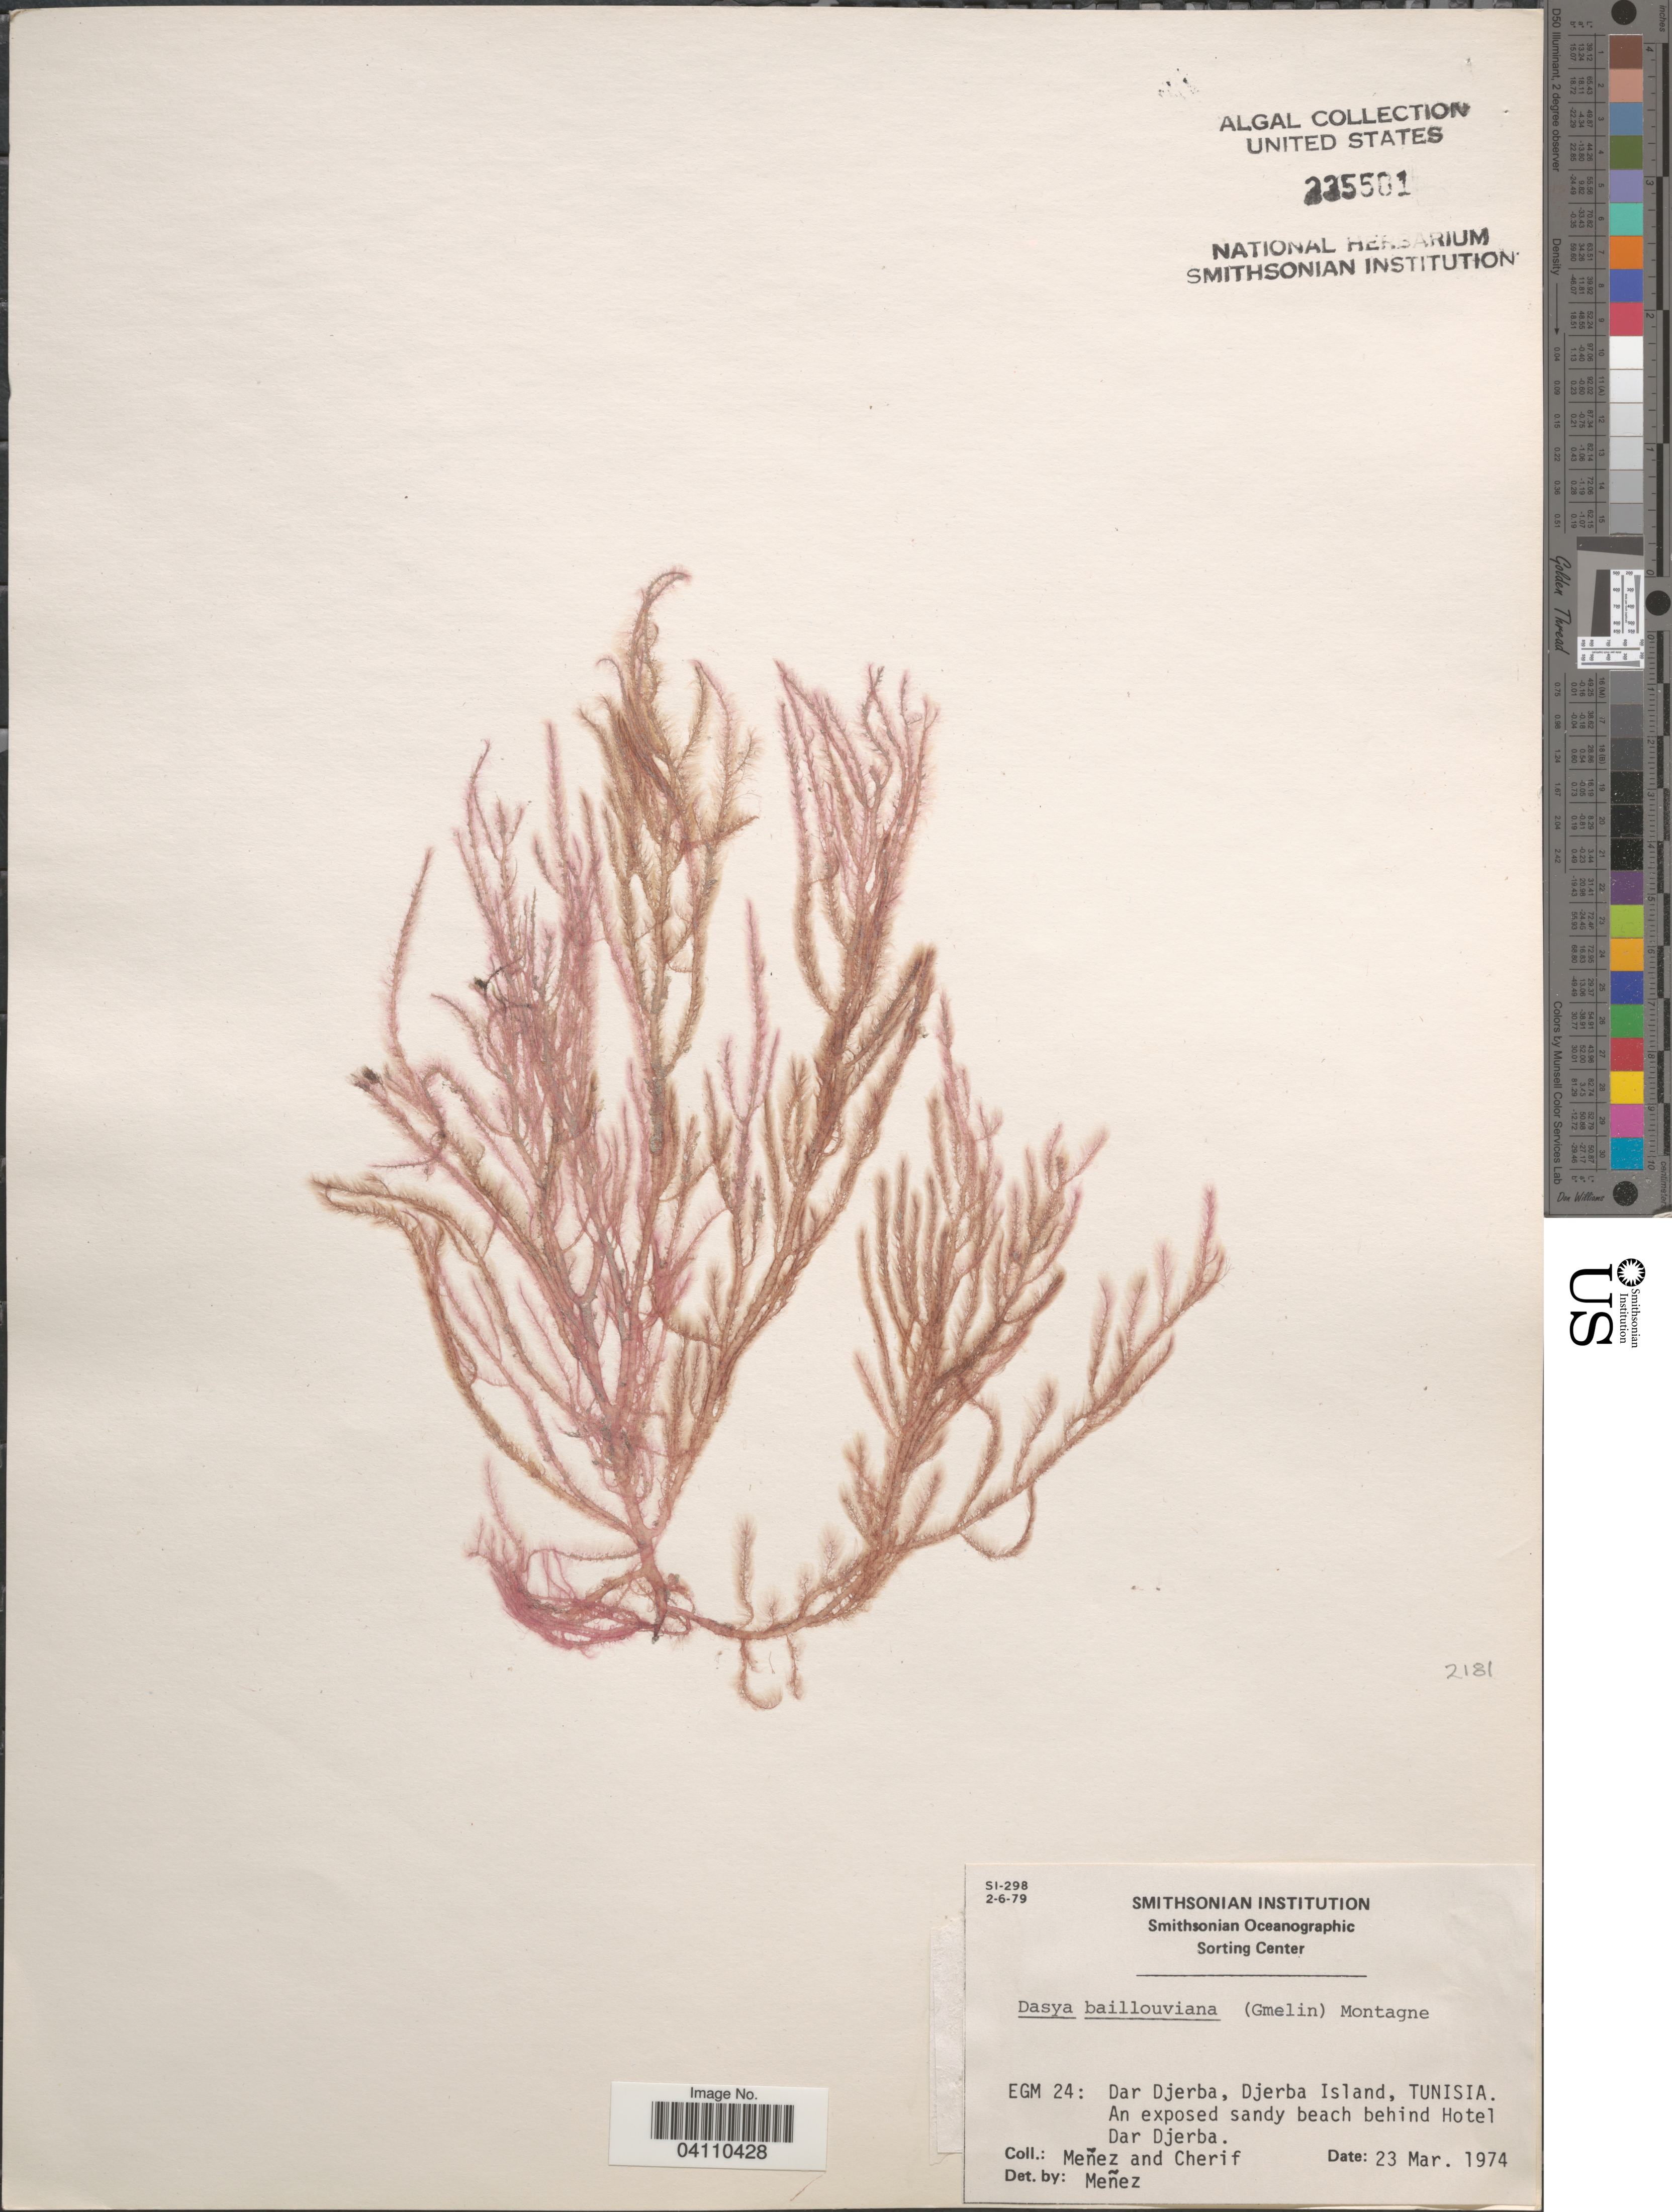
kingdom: Plantae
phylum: Rhodophyta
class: Florideophyceae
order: Ceramiales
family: Dasyaceae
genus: Dasya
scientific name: Dasya pedicellata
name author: (C. Agardh) C. Agardh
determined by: Algae name updating Project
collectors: Menez & -. Cherif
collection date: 1974-03-23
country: Tunisia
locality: EGM 24: Dar Djerba, Djerba Island, Tunisia. An exposed sandy beach behind Hotel Dar Djerba.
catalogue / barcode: US 235501